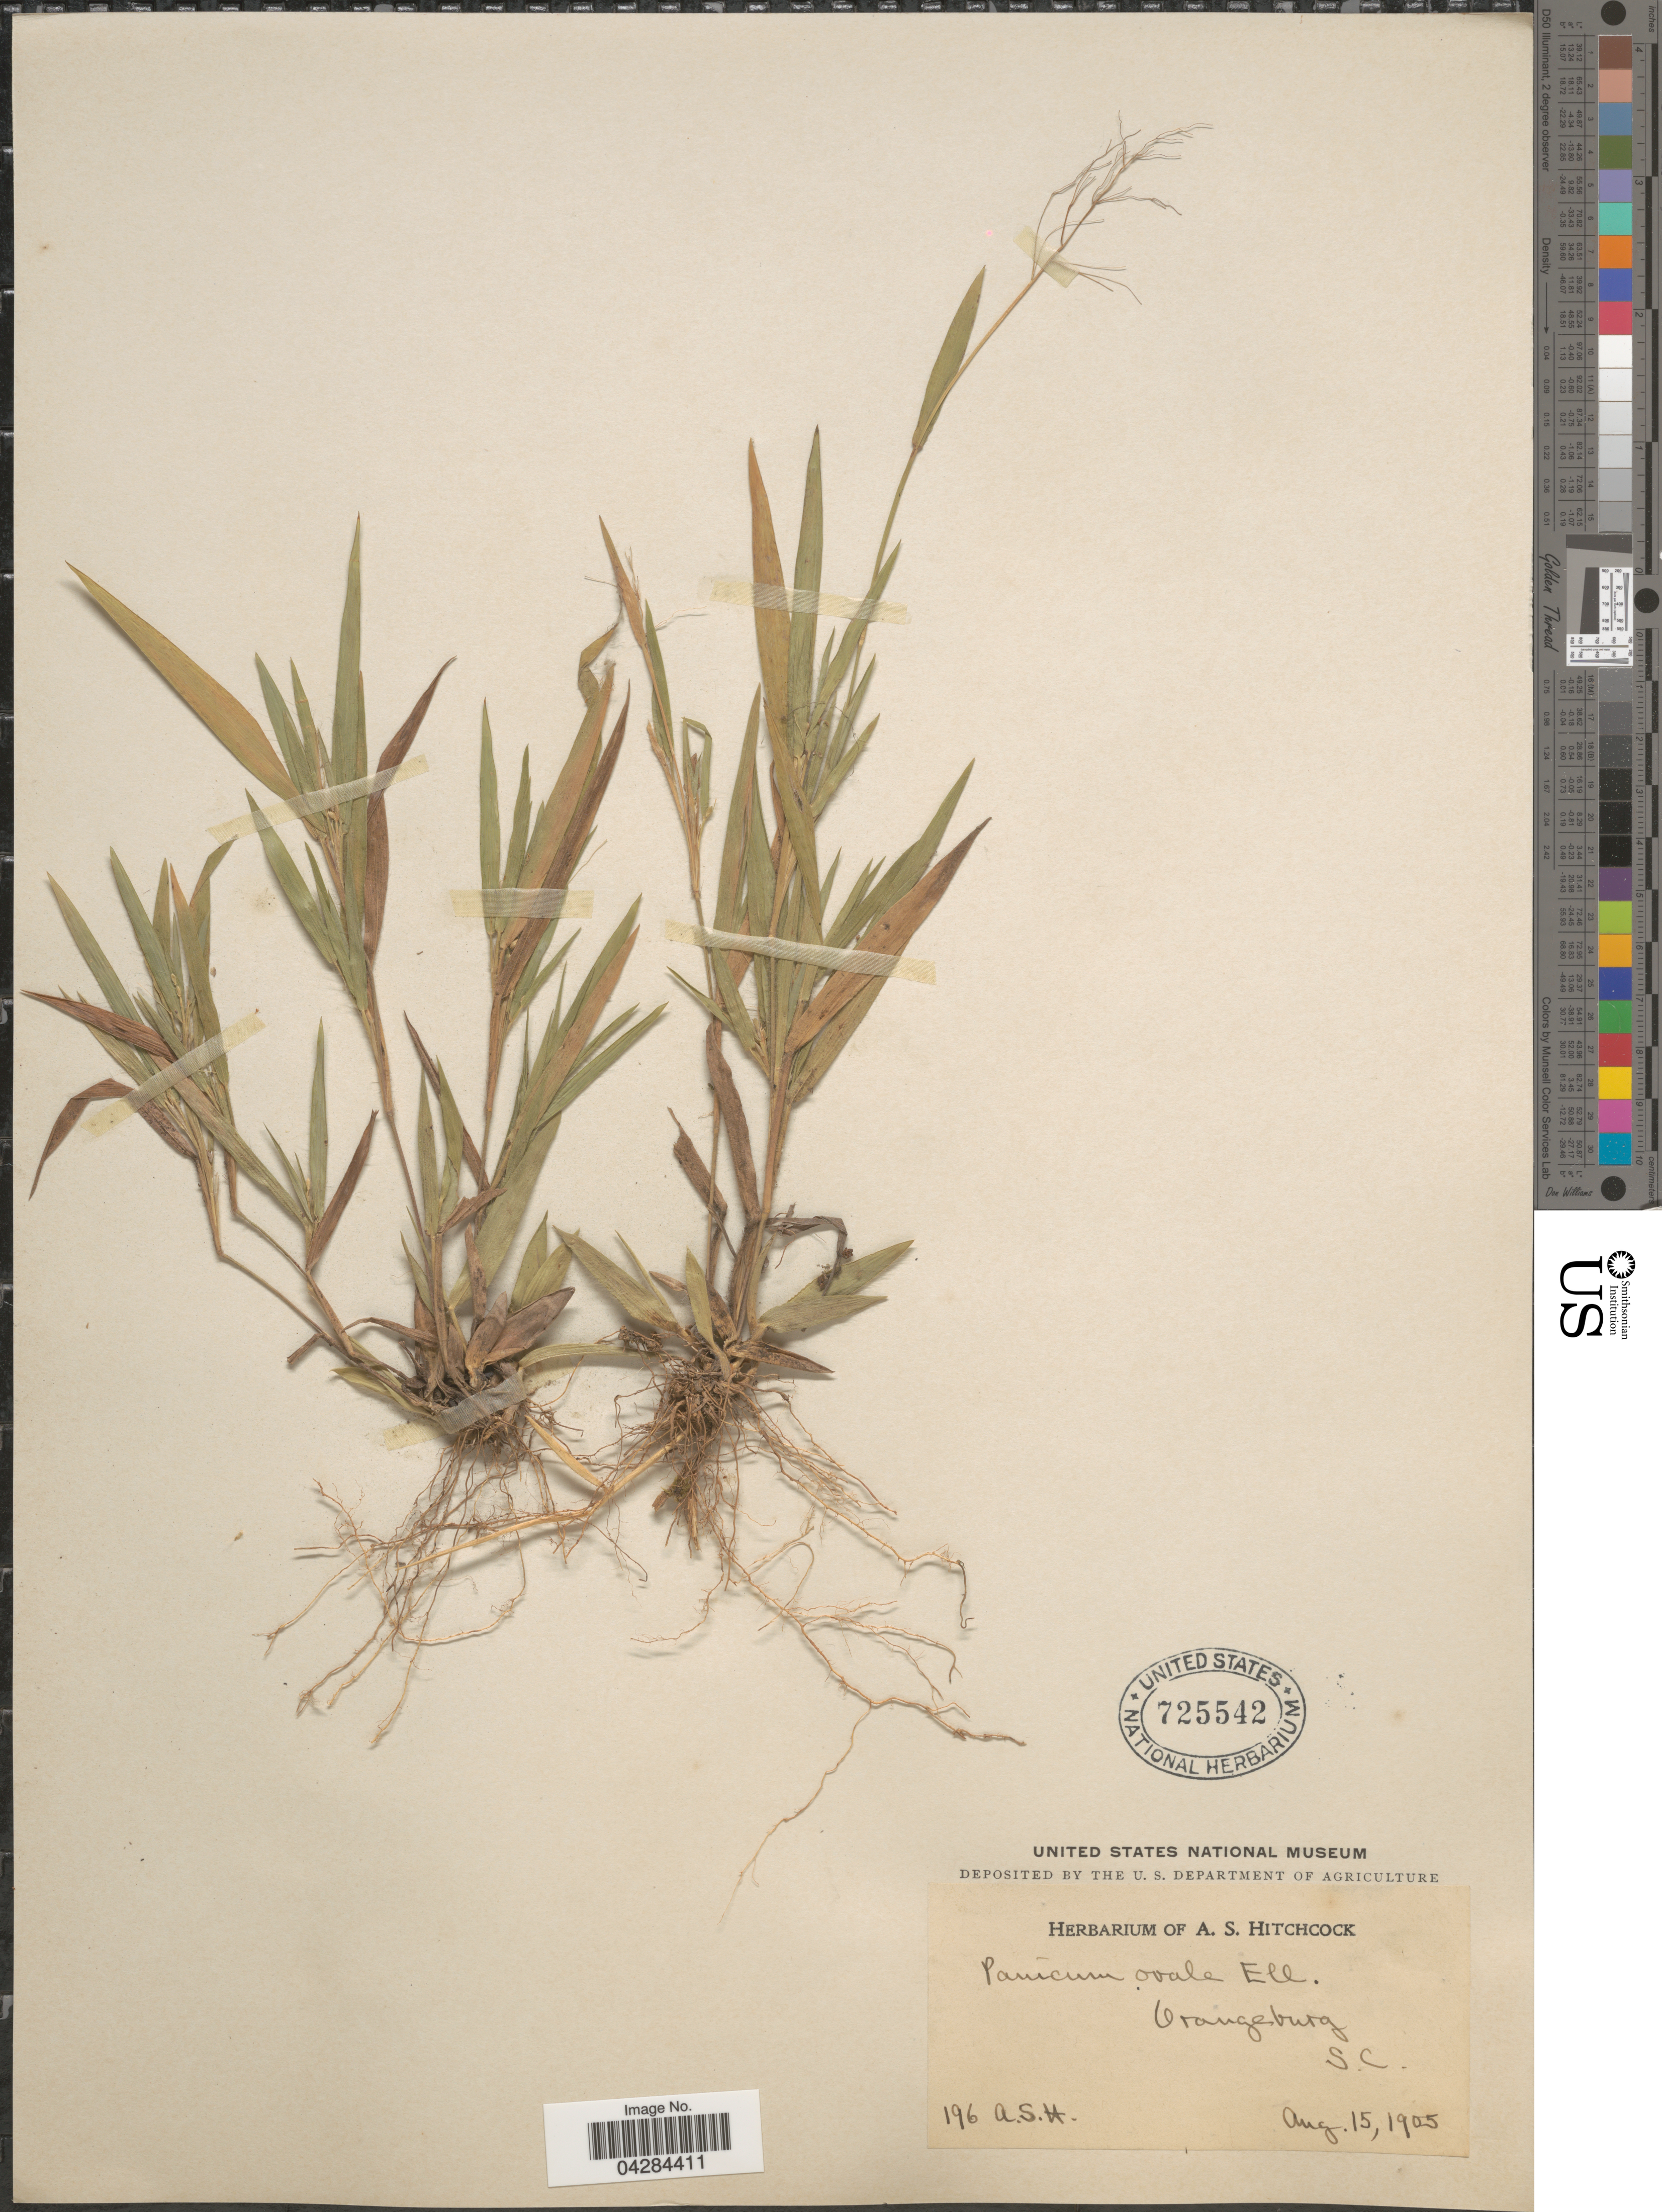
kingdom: Plantae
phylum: Tracheophyta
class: Liliopsida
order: Poales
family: Poaceae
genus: Dichanthelium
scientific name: Dichanthelium ovale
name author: (Elliott) Gould & C.A. Clark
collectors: A. S. Hitchcock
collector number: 196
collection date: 1905-08-15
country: United States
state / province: South Carolina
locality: Orangeburg.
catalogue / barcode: US 725542